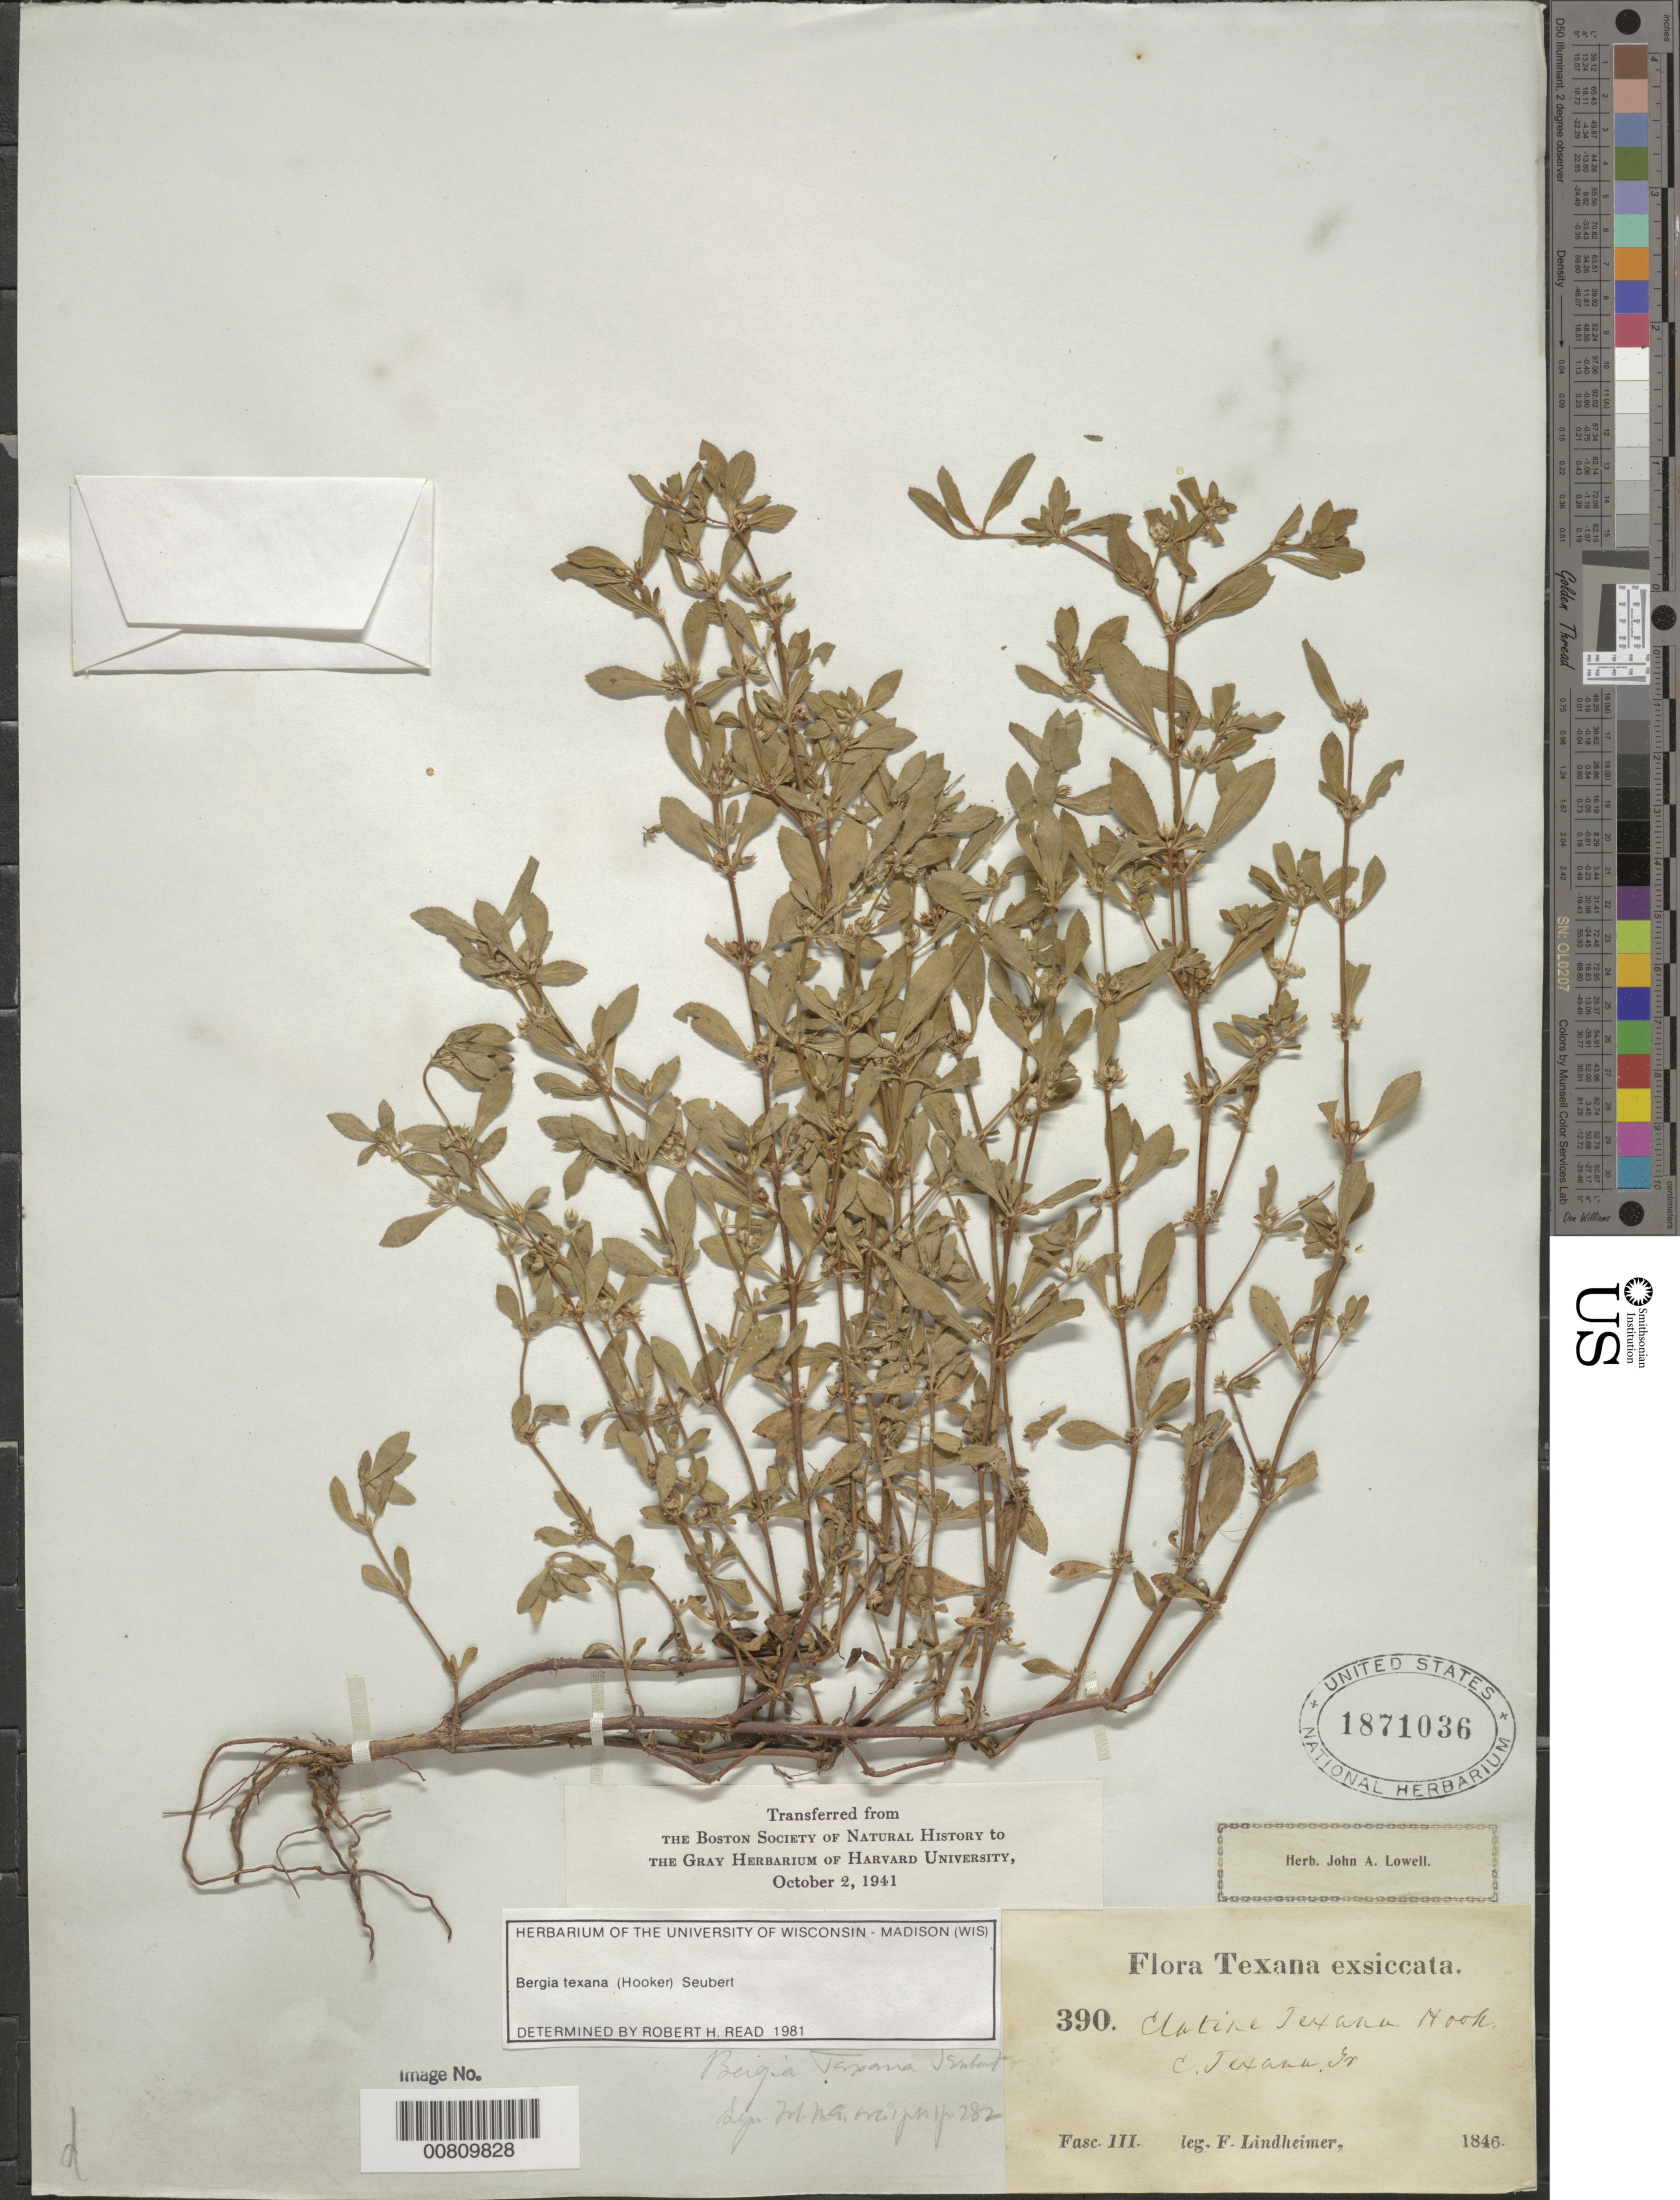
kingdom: Plantae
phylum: Tracheophyta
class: Magnoliopsida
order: Malpighiales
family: Elatinaceae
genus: Bergia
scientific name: Bergia texana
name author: (Hook.) Seub.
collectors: F. J. Lindheimer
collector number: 390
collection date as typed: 1846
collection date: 1846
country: United States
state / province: Texas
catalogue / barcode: US 1871036